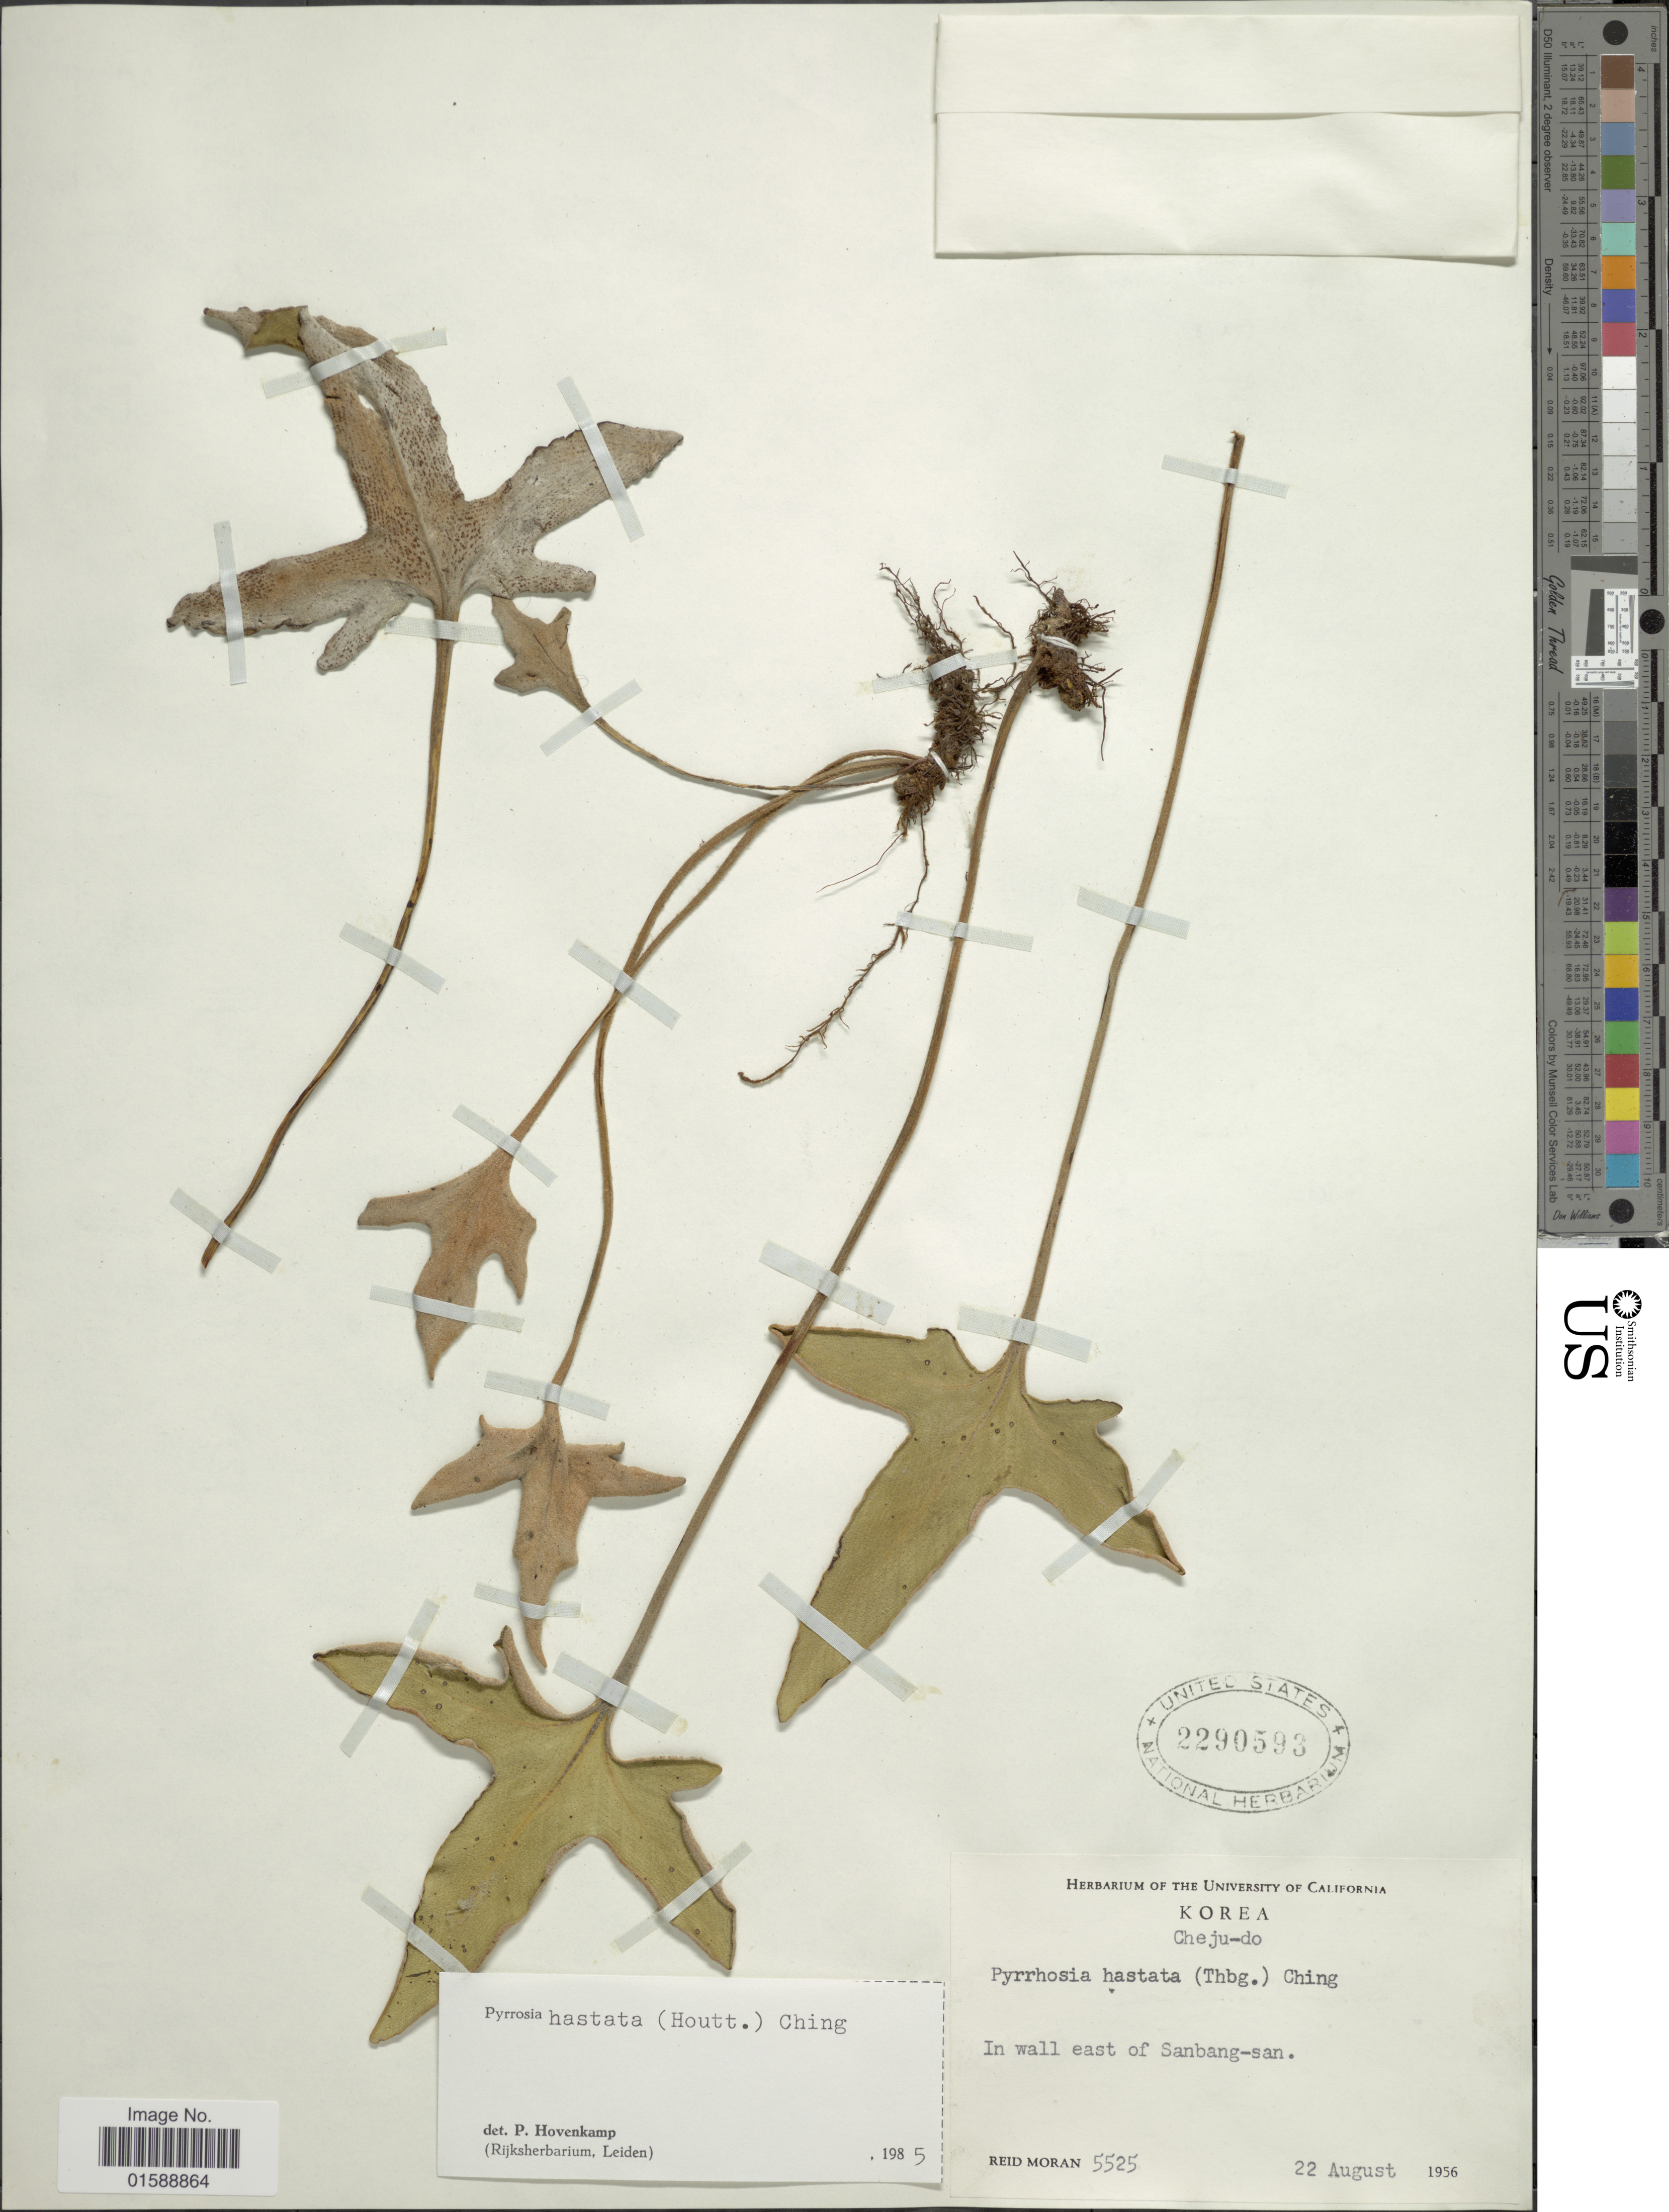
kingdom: Plantae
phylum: Tracheophyta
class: Polypodiopsida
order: Polypodiales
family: Polypodiaceae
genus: Pyrrosia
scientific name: Pyrrosia hastata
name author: (Houtt.) Ching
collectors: R. V. Moran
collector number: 5525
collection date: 1956-08-22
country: South Korea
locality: Cheju-do. In wall east of Sanbang-san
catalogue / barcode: US 2290593